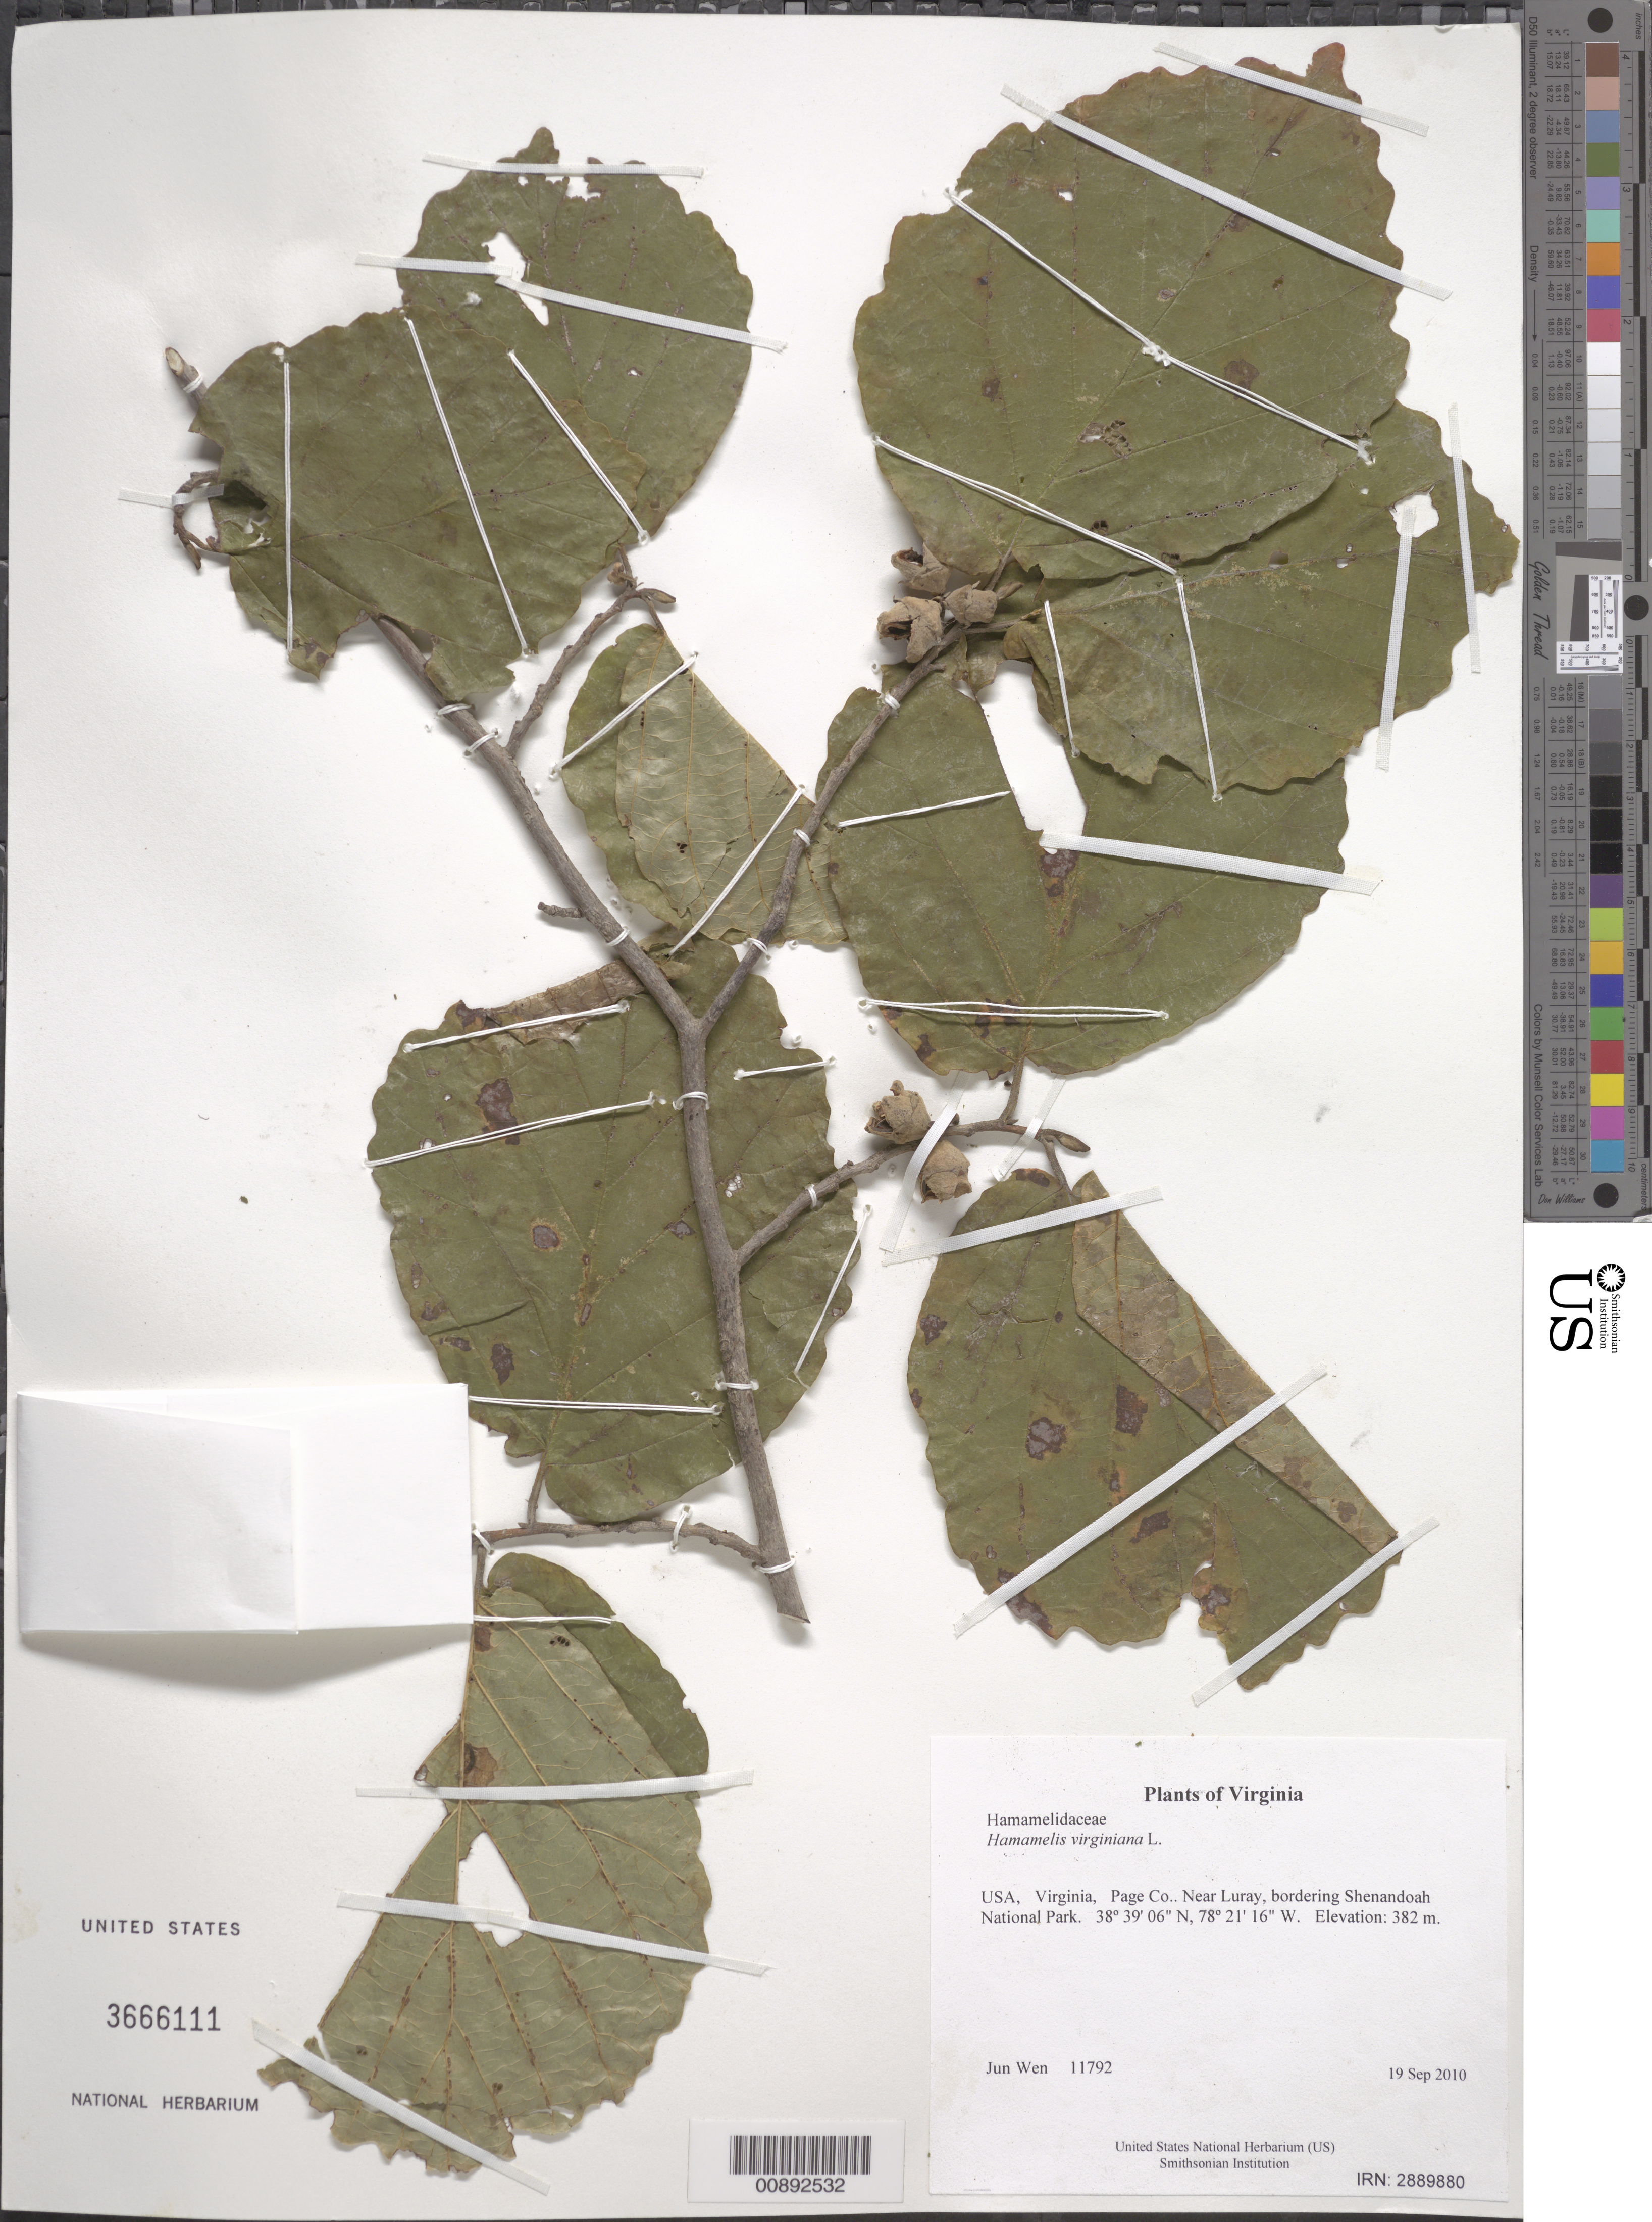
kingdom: Plantae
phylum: Tracheophyta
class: Magnoliopsida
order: Saxifragales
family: Hamamelidaceae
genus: Hamamelis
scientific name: Hamamelis virginiana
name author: L.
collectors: J. Wen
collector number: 11792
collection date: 2010-09-19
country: United States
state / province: Virginia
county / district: Page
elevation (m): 382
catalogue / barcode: US 3666111